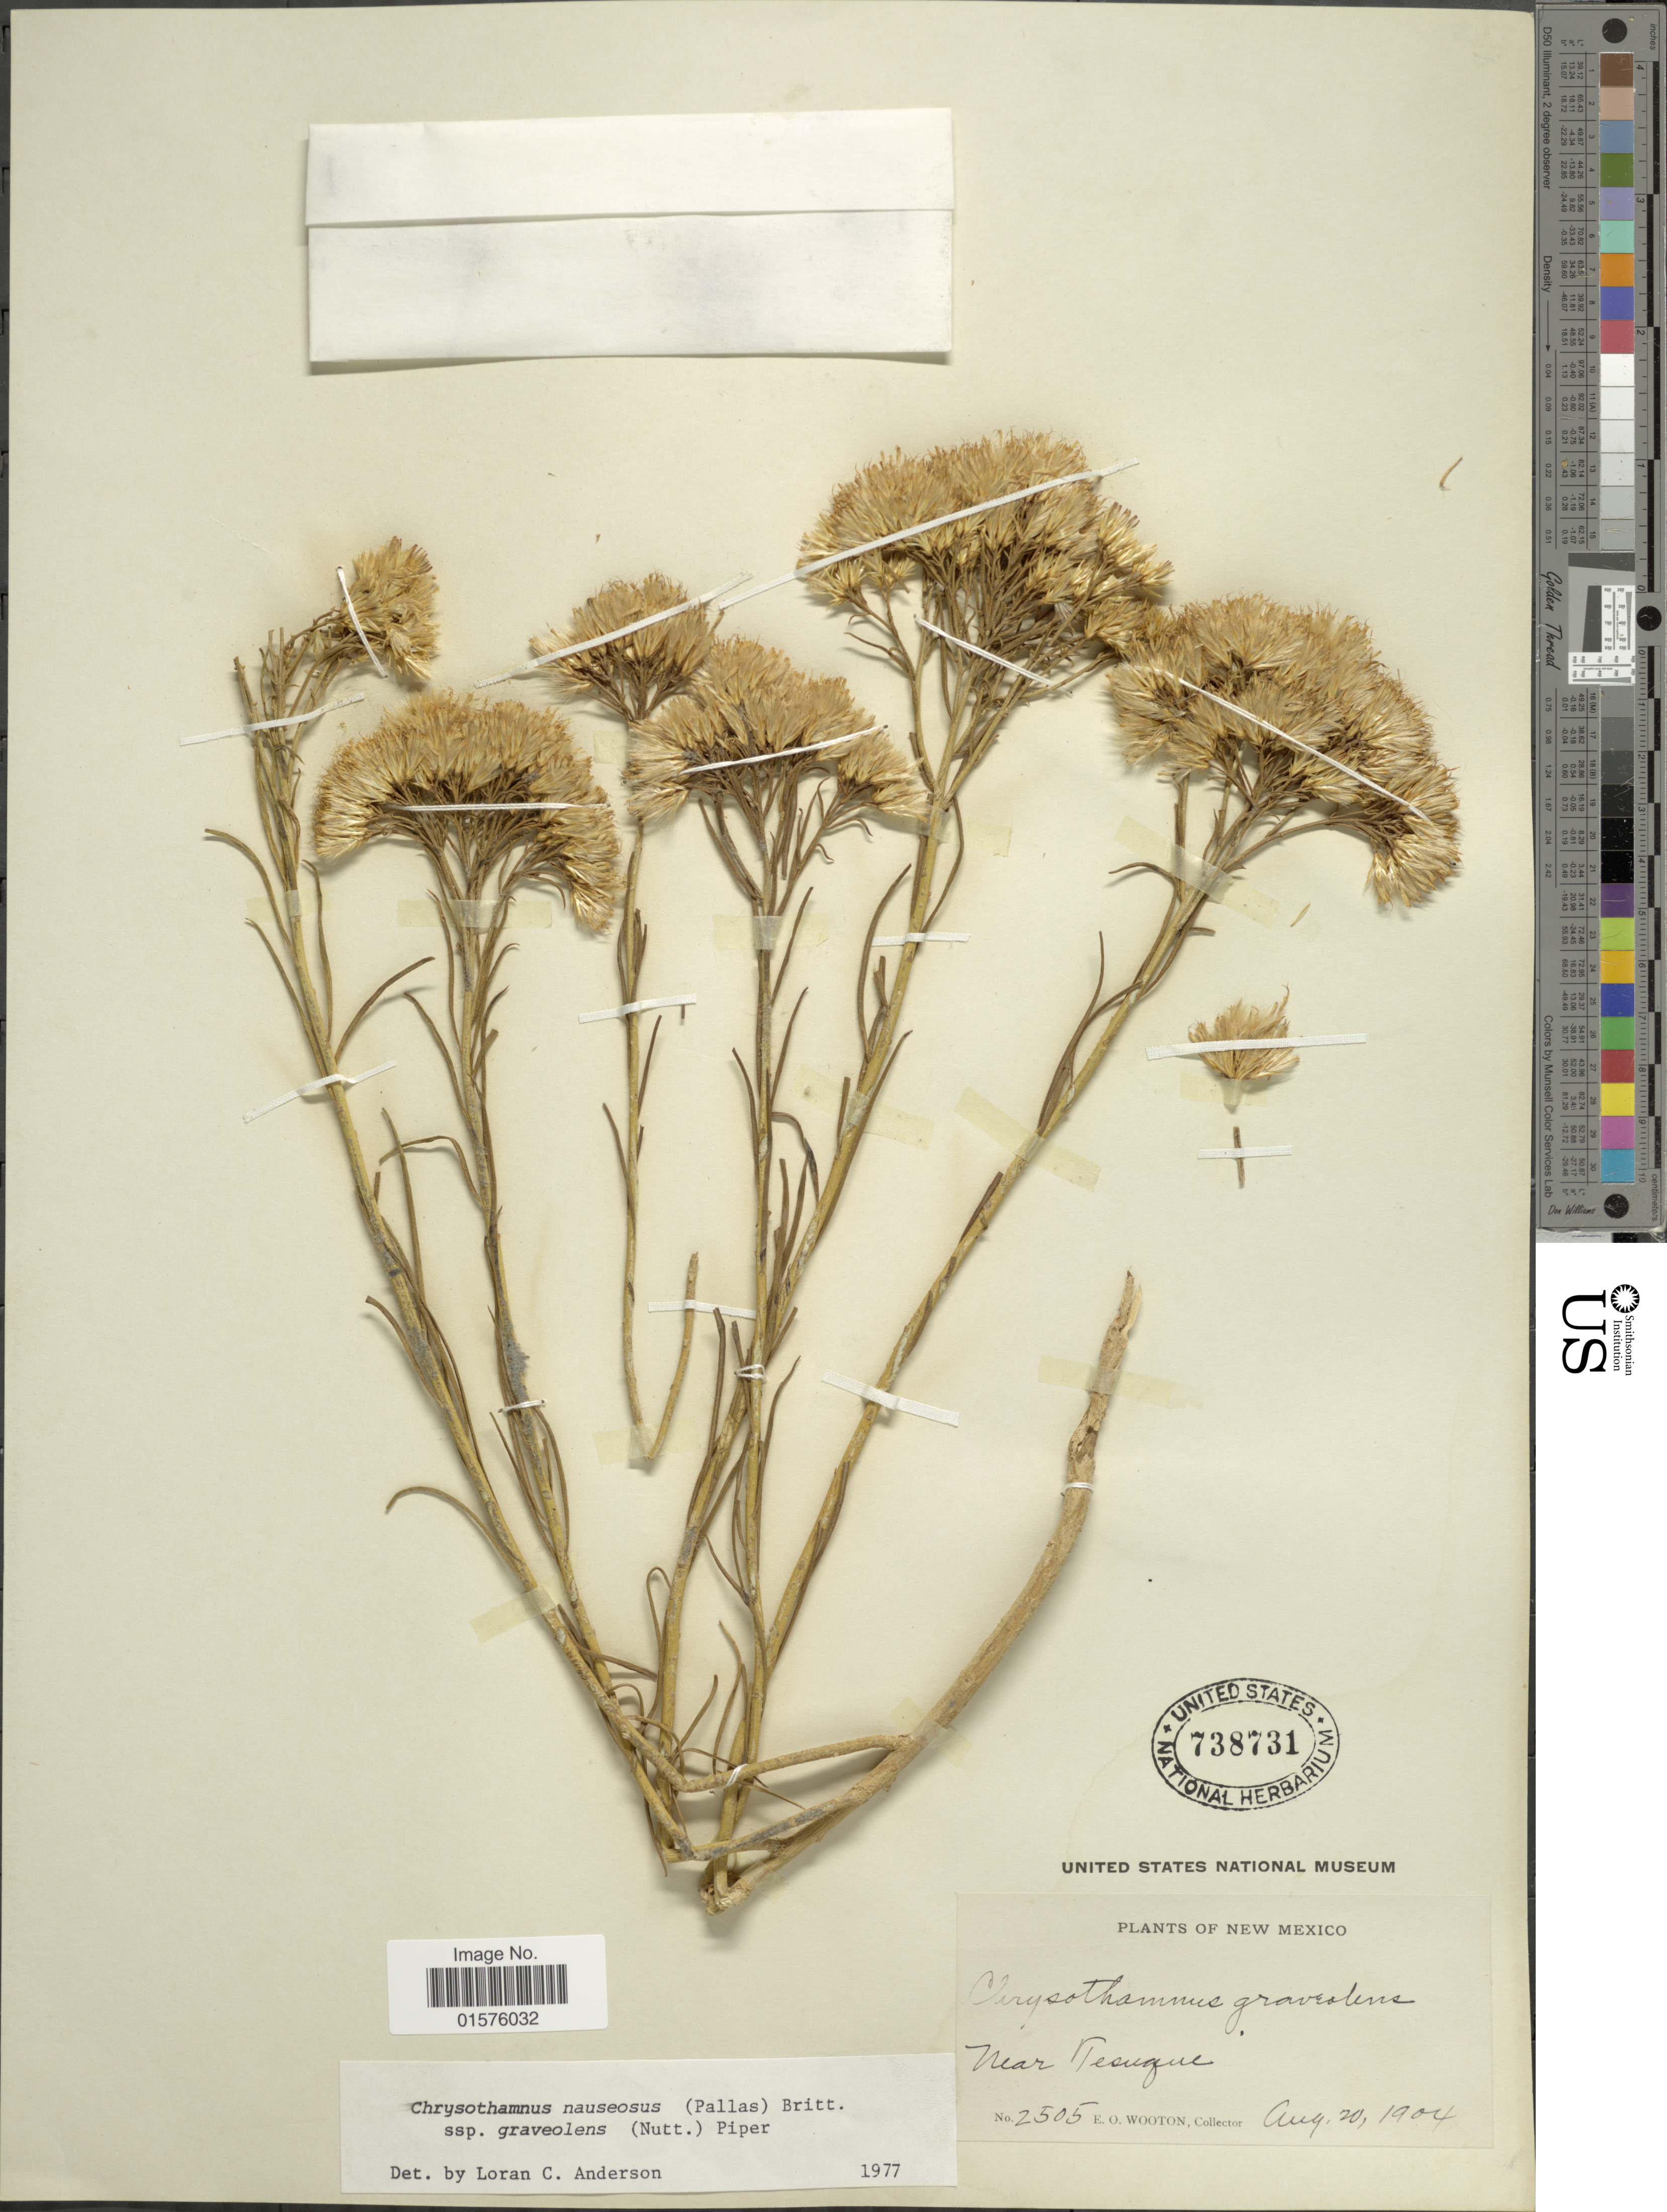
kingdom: Plantae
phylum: Tracheophyta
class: Magnoliopsida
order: Asterales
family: Asteraceae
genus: Ericameria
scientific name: Ericameria nauseosa var. graveolens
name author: (Nutt.) Reveal & Schuyler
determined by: Urbatsch, Lowell E., Curator (LSU), Louisiana State University (UNITED STATES)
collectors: E. O. Wooton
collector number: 2505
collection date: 1904-08-20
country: United States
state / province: New Mexico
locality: Near Tesague.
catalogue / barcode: US 738731